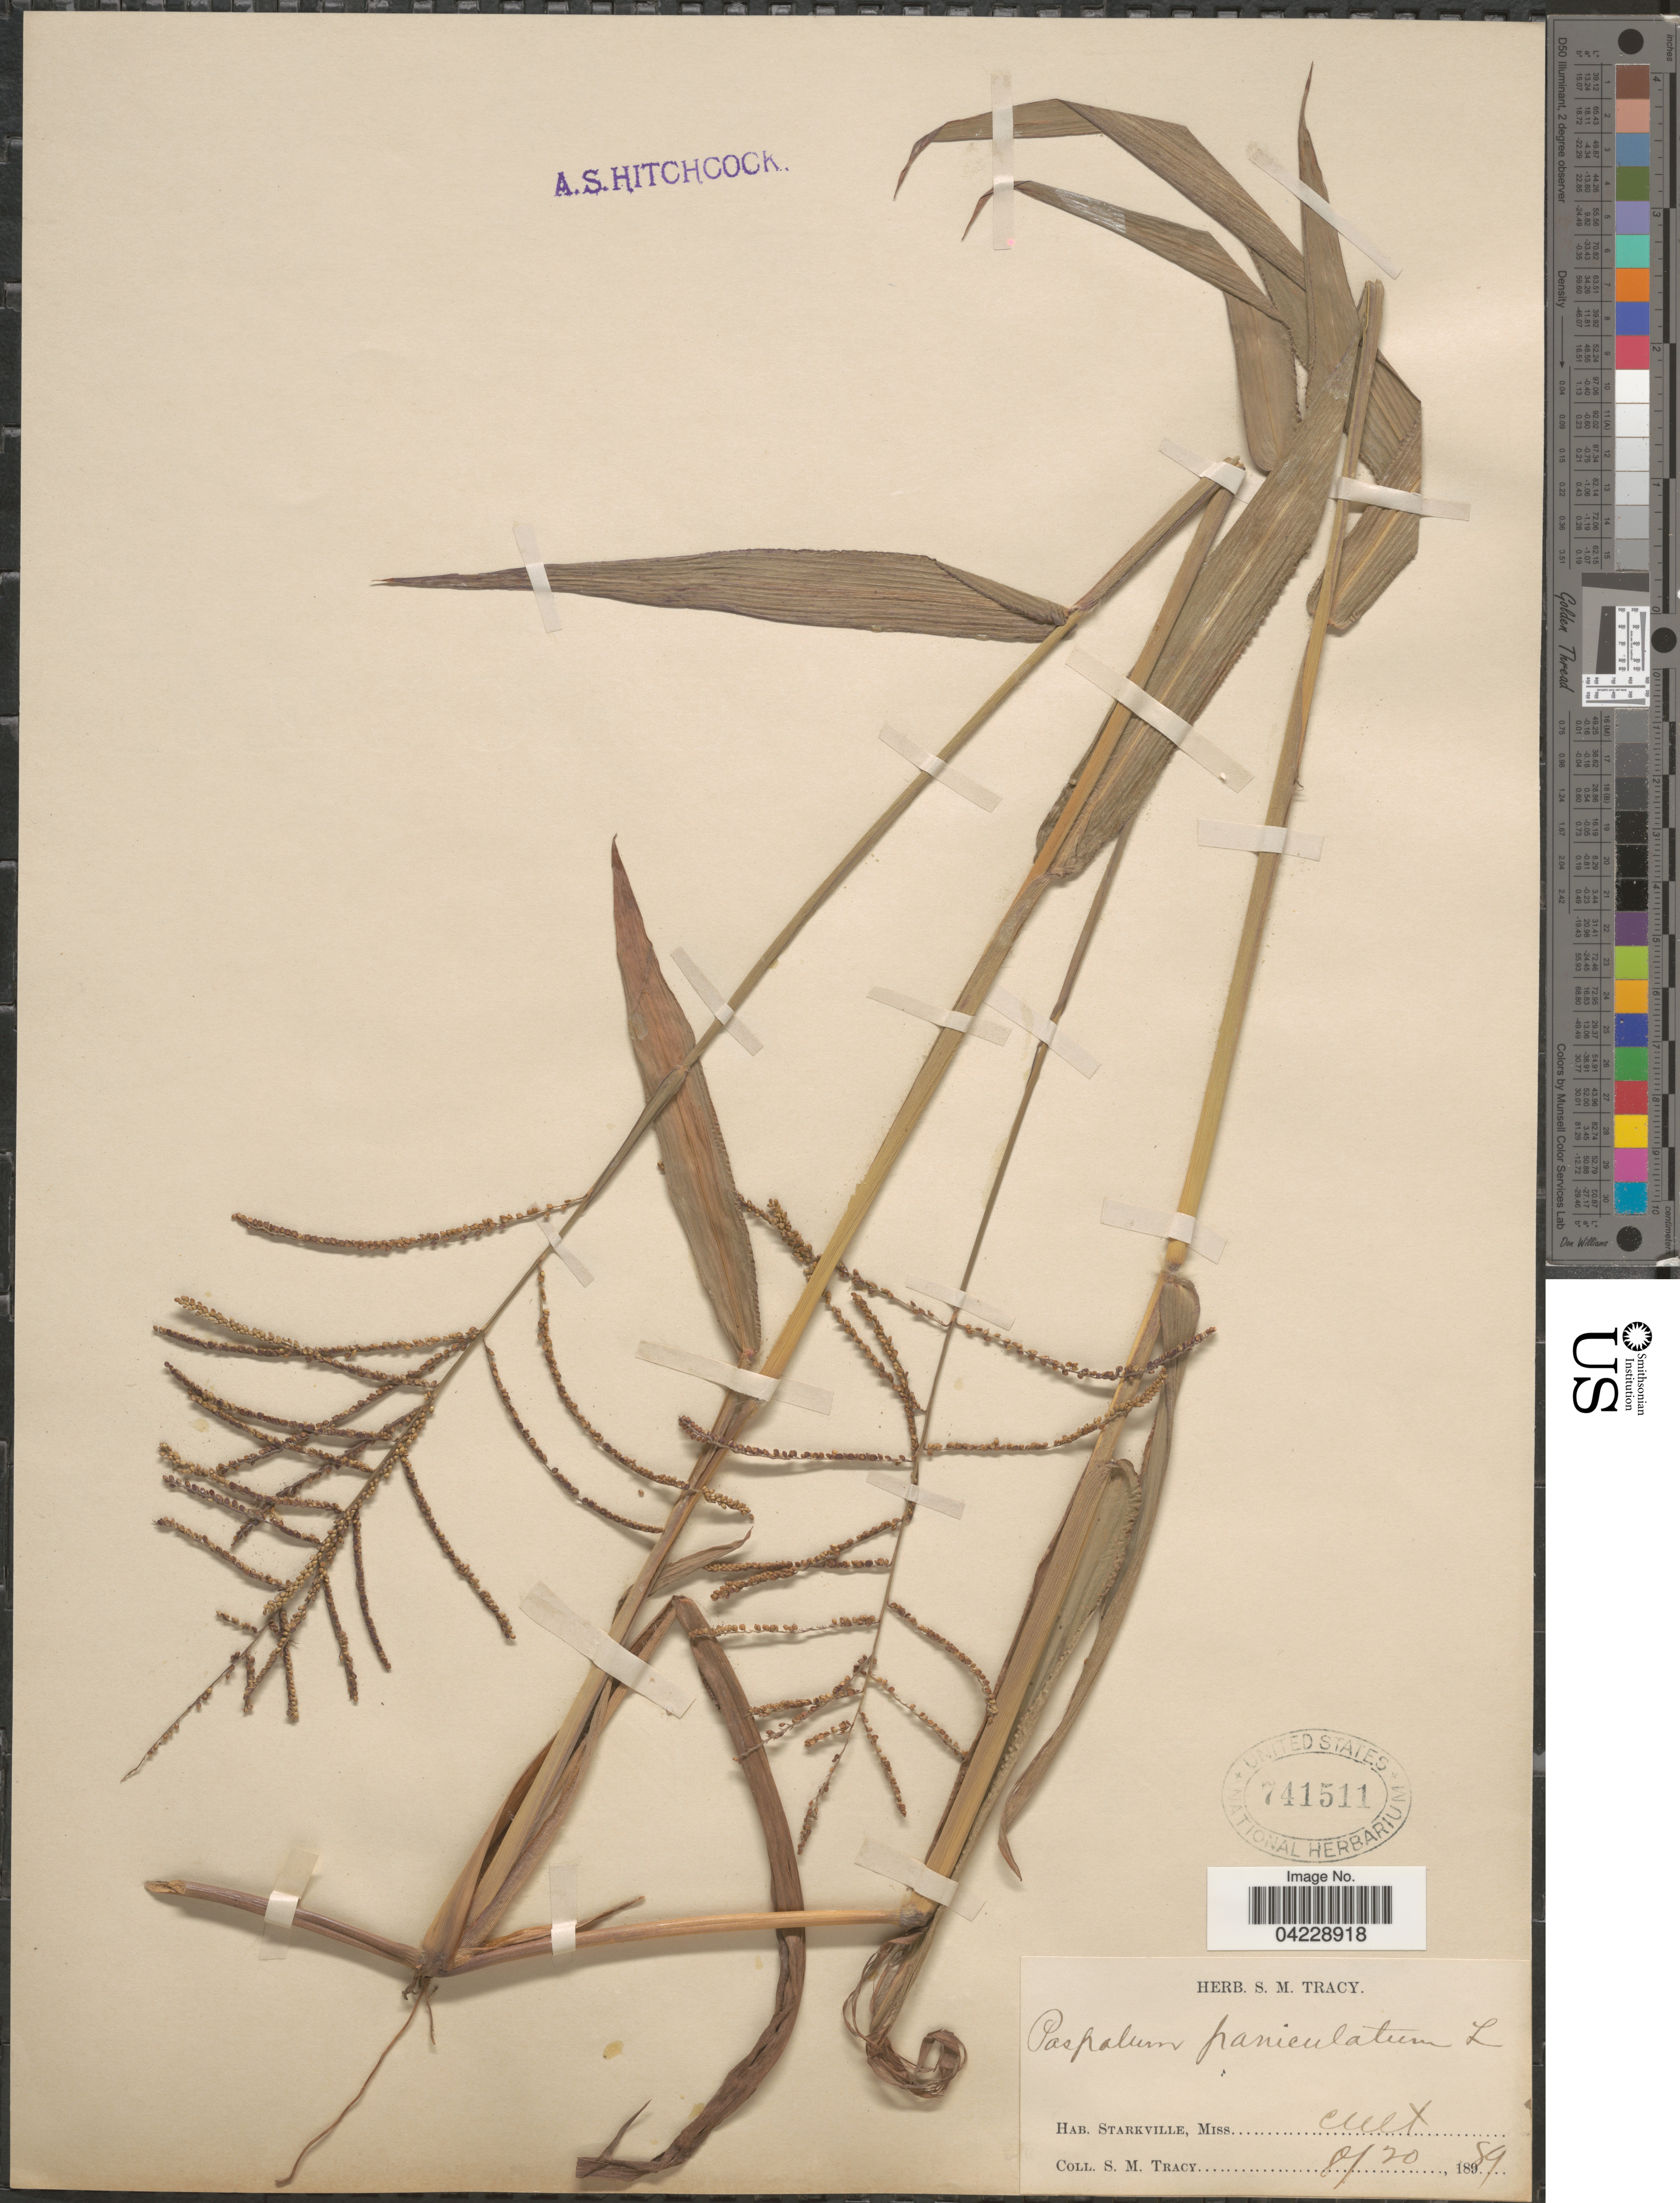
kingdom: Plantae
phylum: Tracheophyta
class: Liliopsida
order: Poales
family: Poaceae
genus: Paspalum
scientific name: Paspalum paniculatum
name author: L.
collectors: S. M. Tracy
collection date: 1889-08-20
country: United States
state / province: Mississippi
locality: Starkville.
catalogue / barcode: US 741511